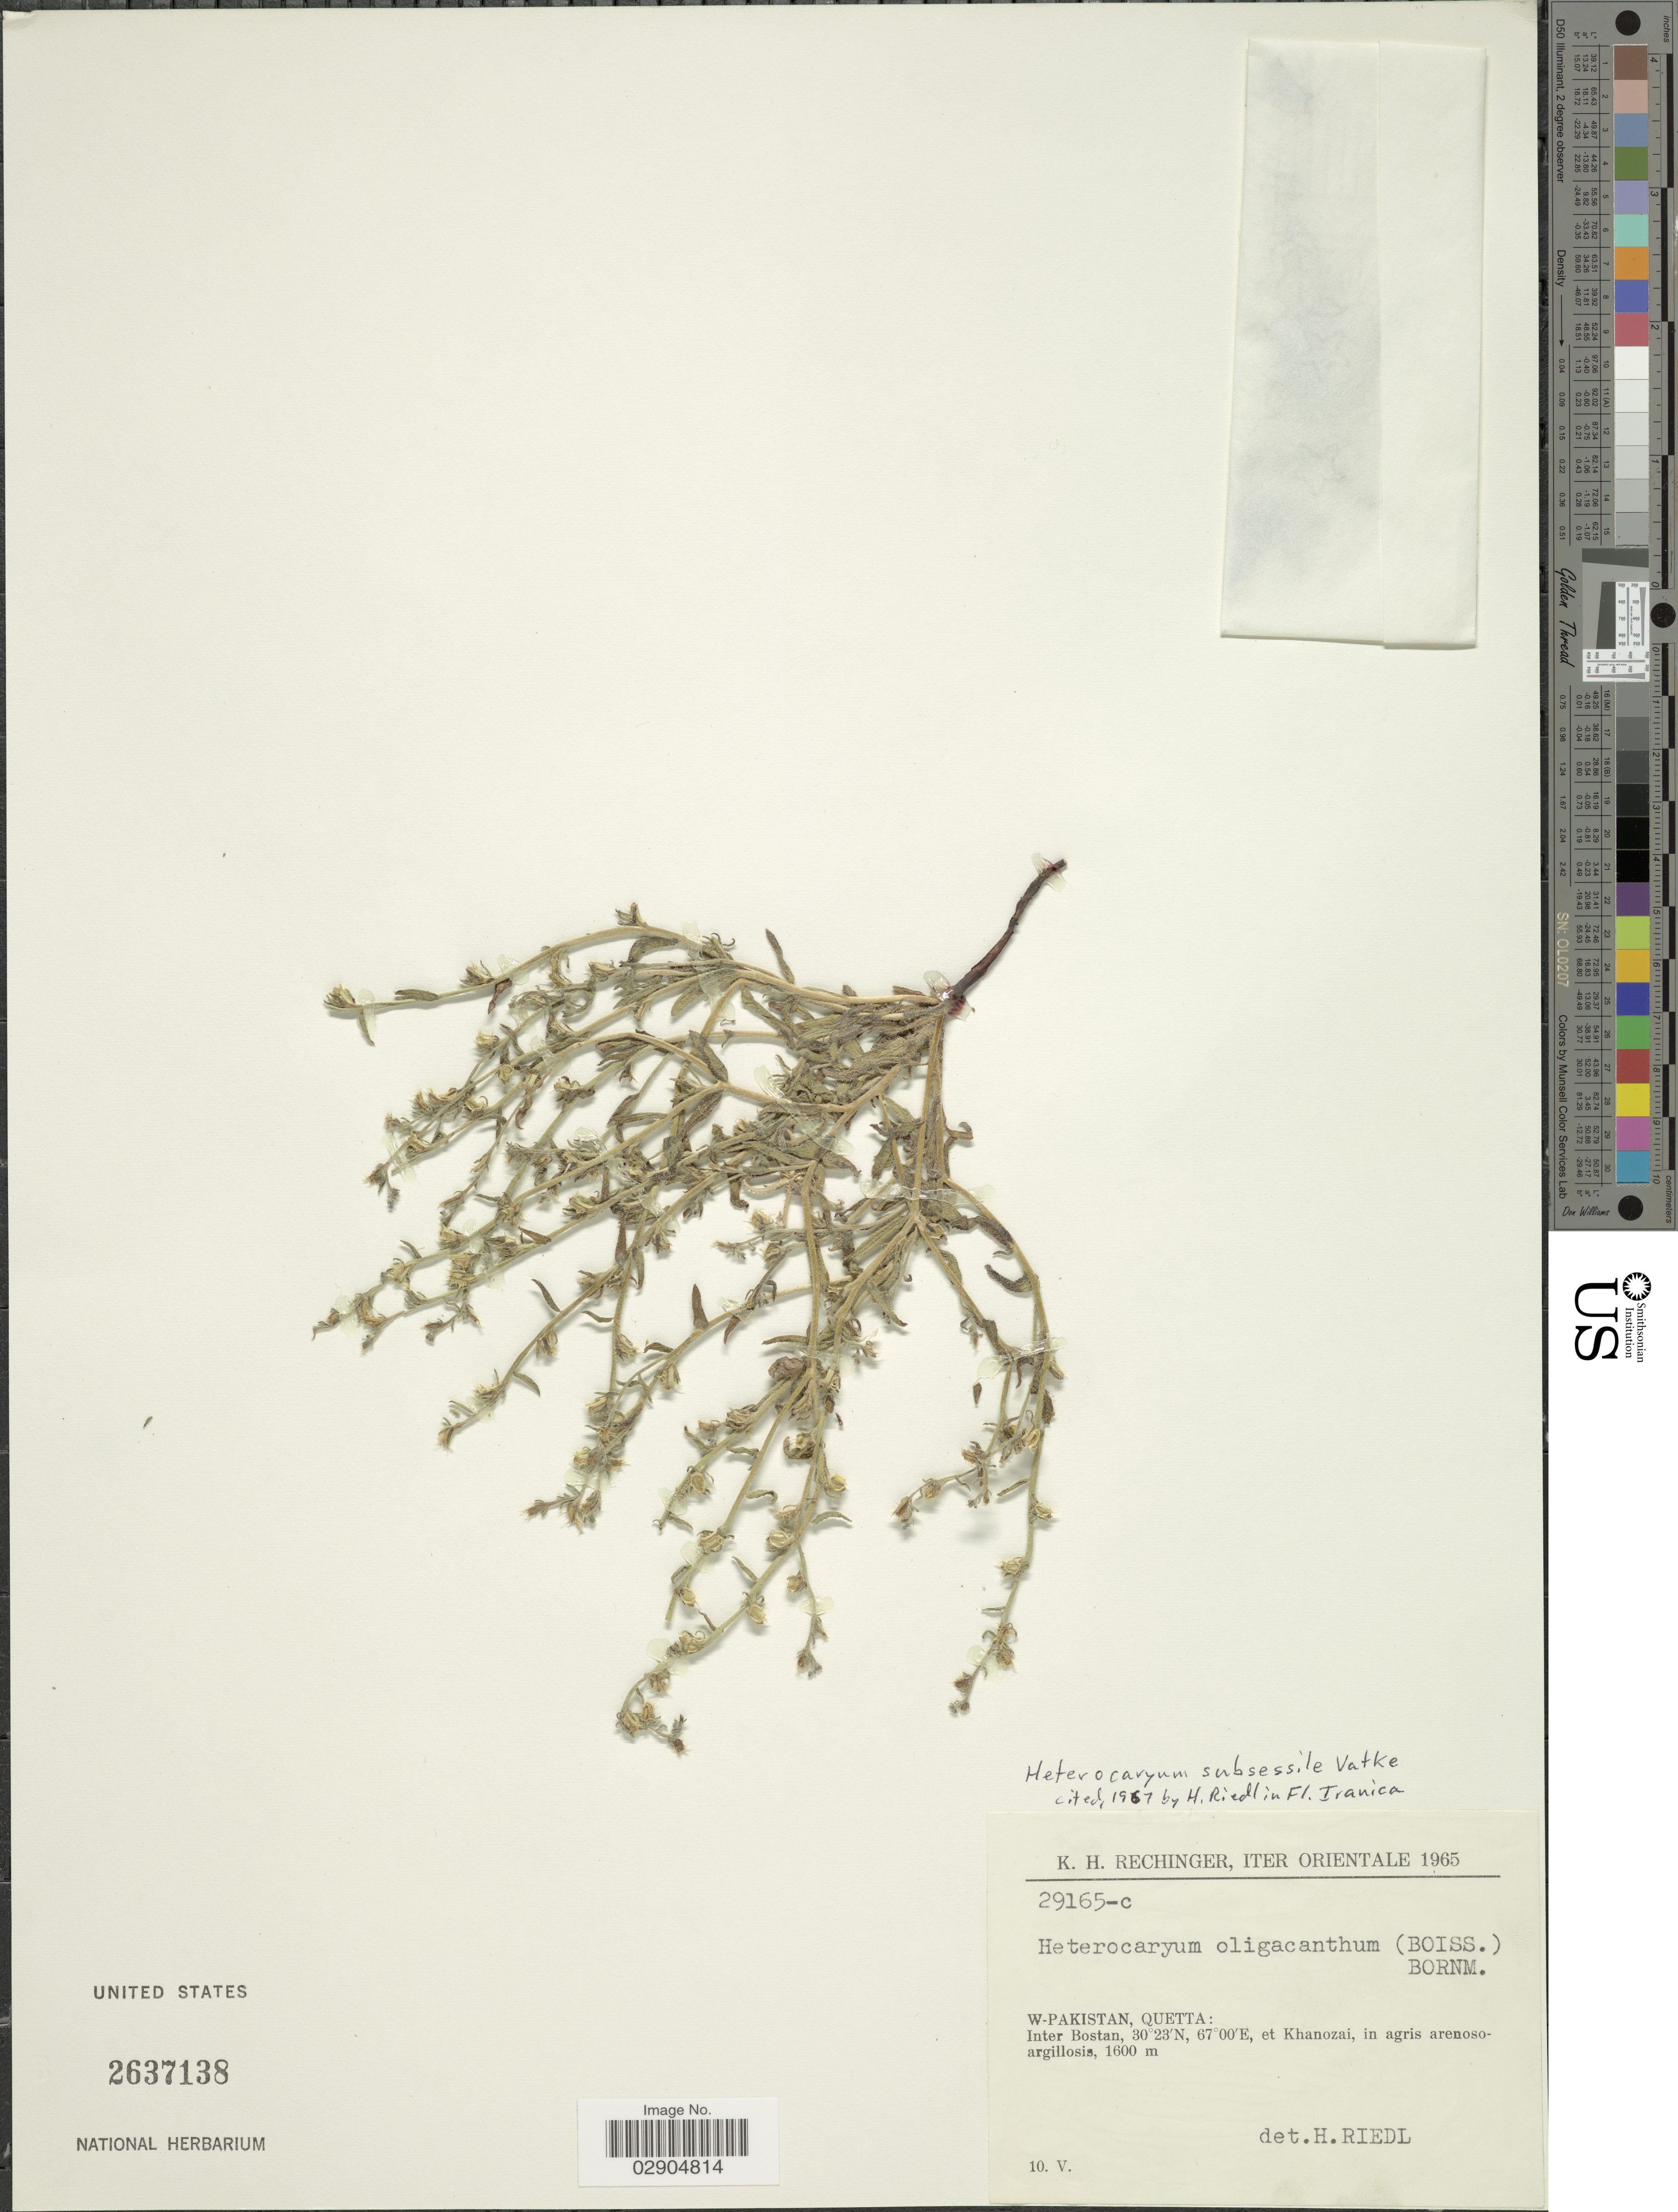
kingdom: Plantae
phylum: Tracheophyta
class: Magnoliopsida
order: Boraginales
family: Boraginaceae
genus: Heterocaryum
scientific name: Heterocaryum subsessile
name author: Vatke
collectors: K. H. Rechinger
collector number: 29165-c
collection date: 1965-05-10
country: Pakistan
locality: Iter Orientale, W-Pakistan, Quetta: Inter Bostan, et Khanozai, in agris arenoso-argillosis.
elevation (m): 1600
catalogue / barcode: US 2637138